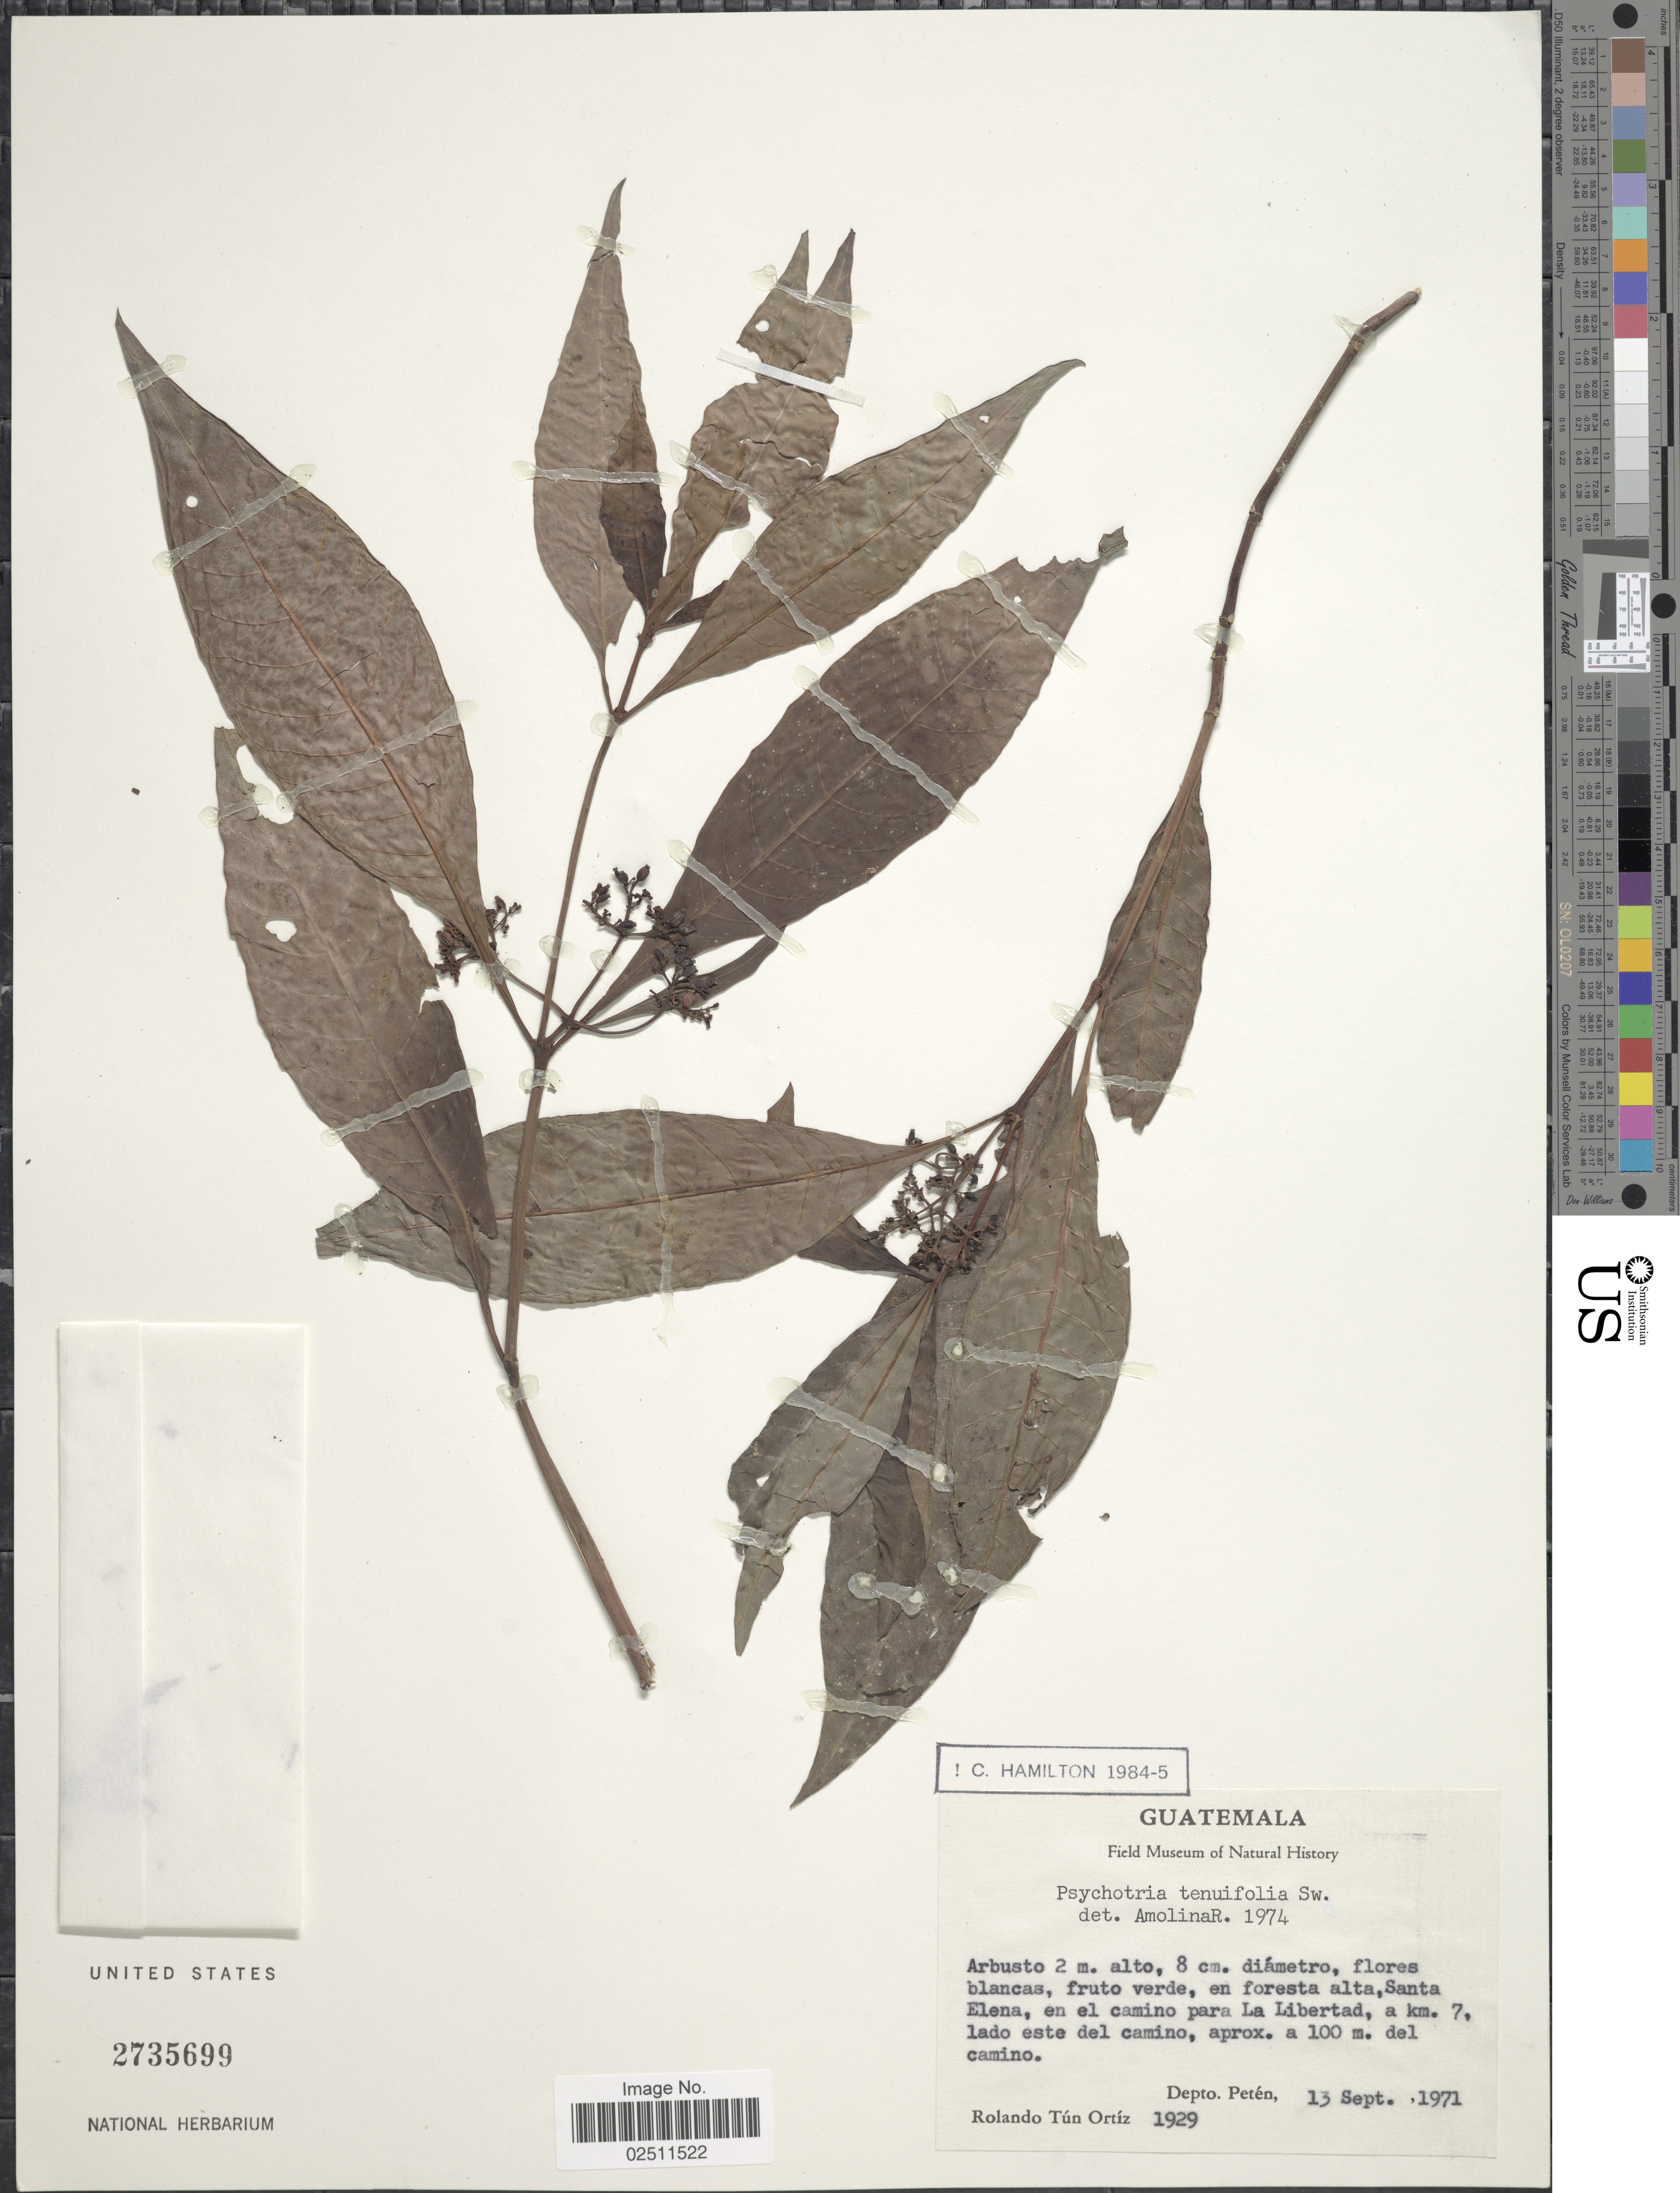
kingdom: Plantae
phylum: Tracheophyta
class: Magnoliopsida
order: Gentianales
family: Rubiaceae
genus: Psychotria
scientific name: Psychotria tenuifolia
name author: Sw.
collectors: R. T. Ortíz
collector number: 1929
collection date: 1971-09-13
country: Guatemala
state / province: El Petén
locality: Santa Elena, en el camino para La Libertad, a km. 7, lado este del camino, aprox. a 100 m. del camino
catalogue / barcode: US 2735699